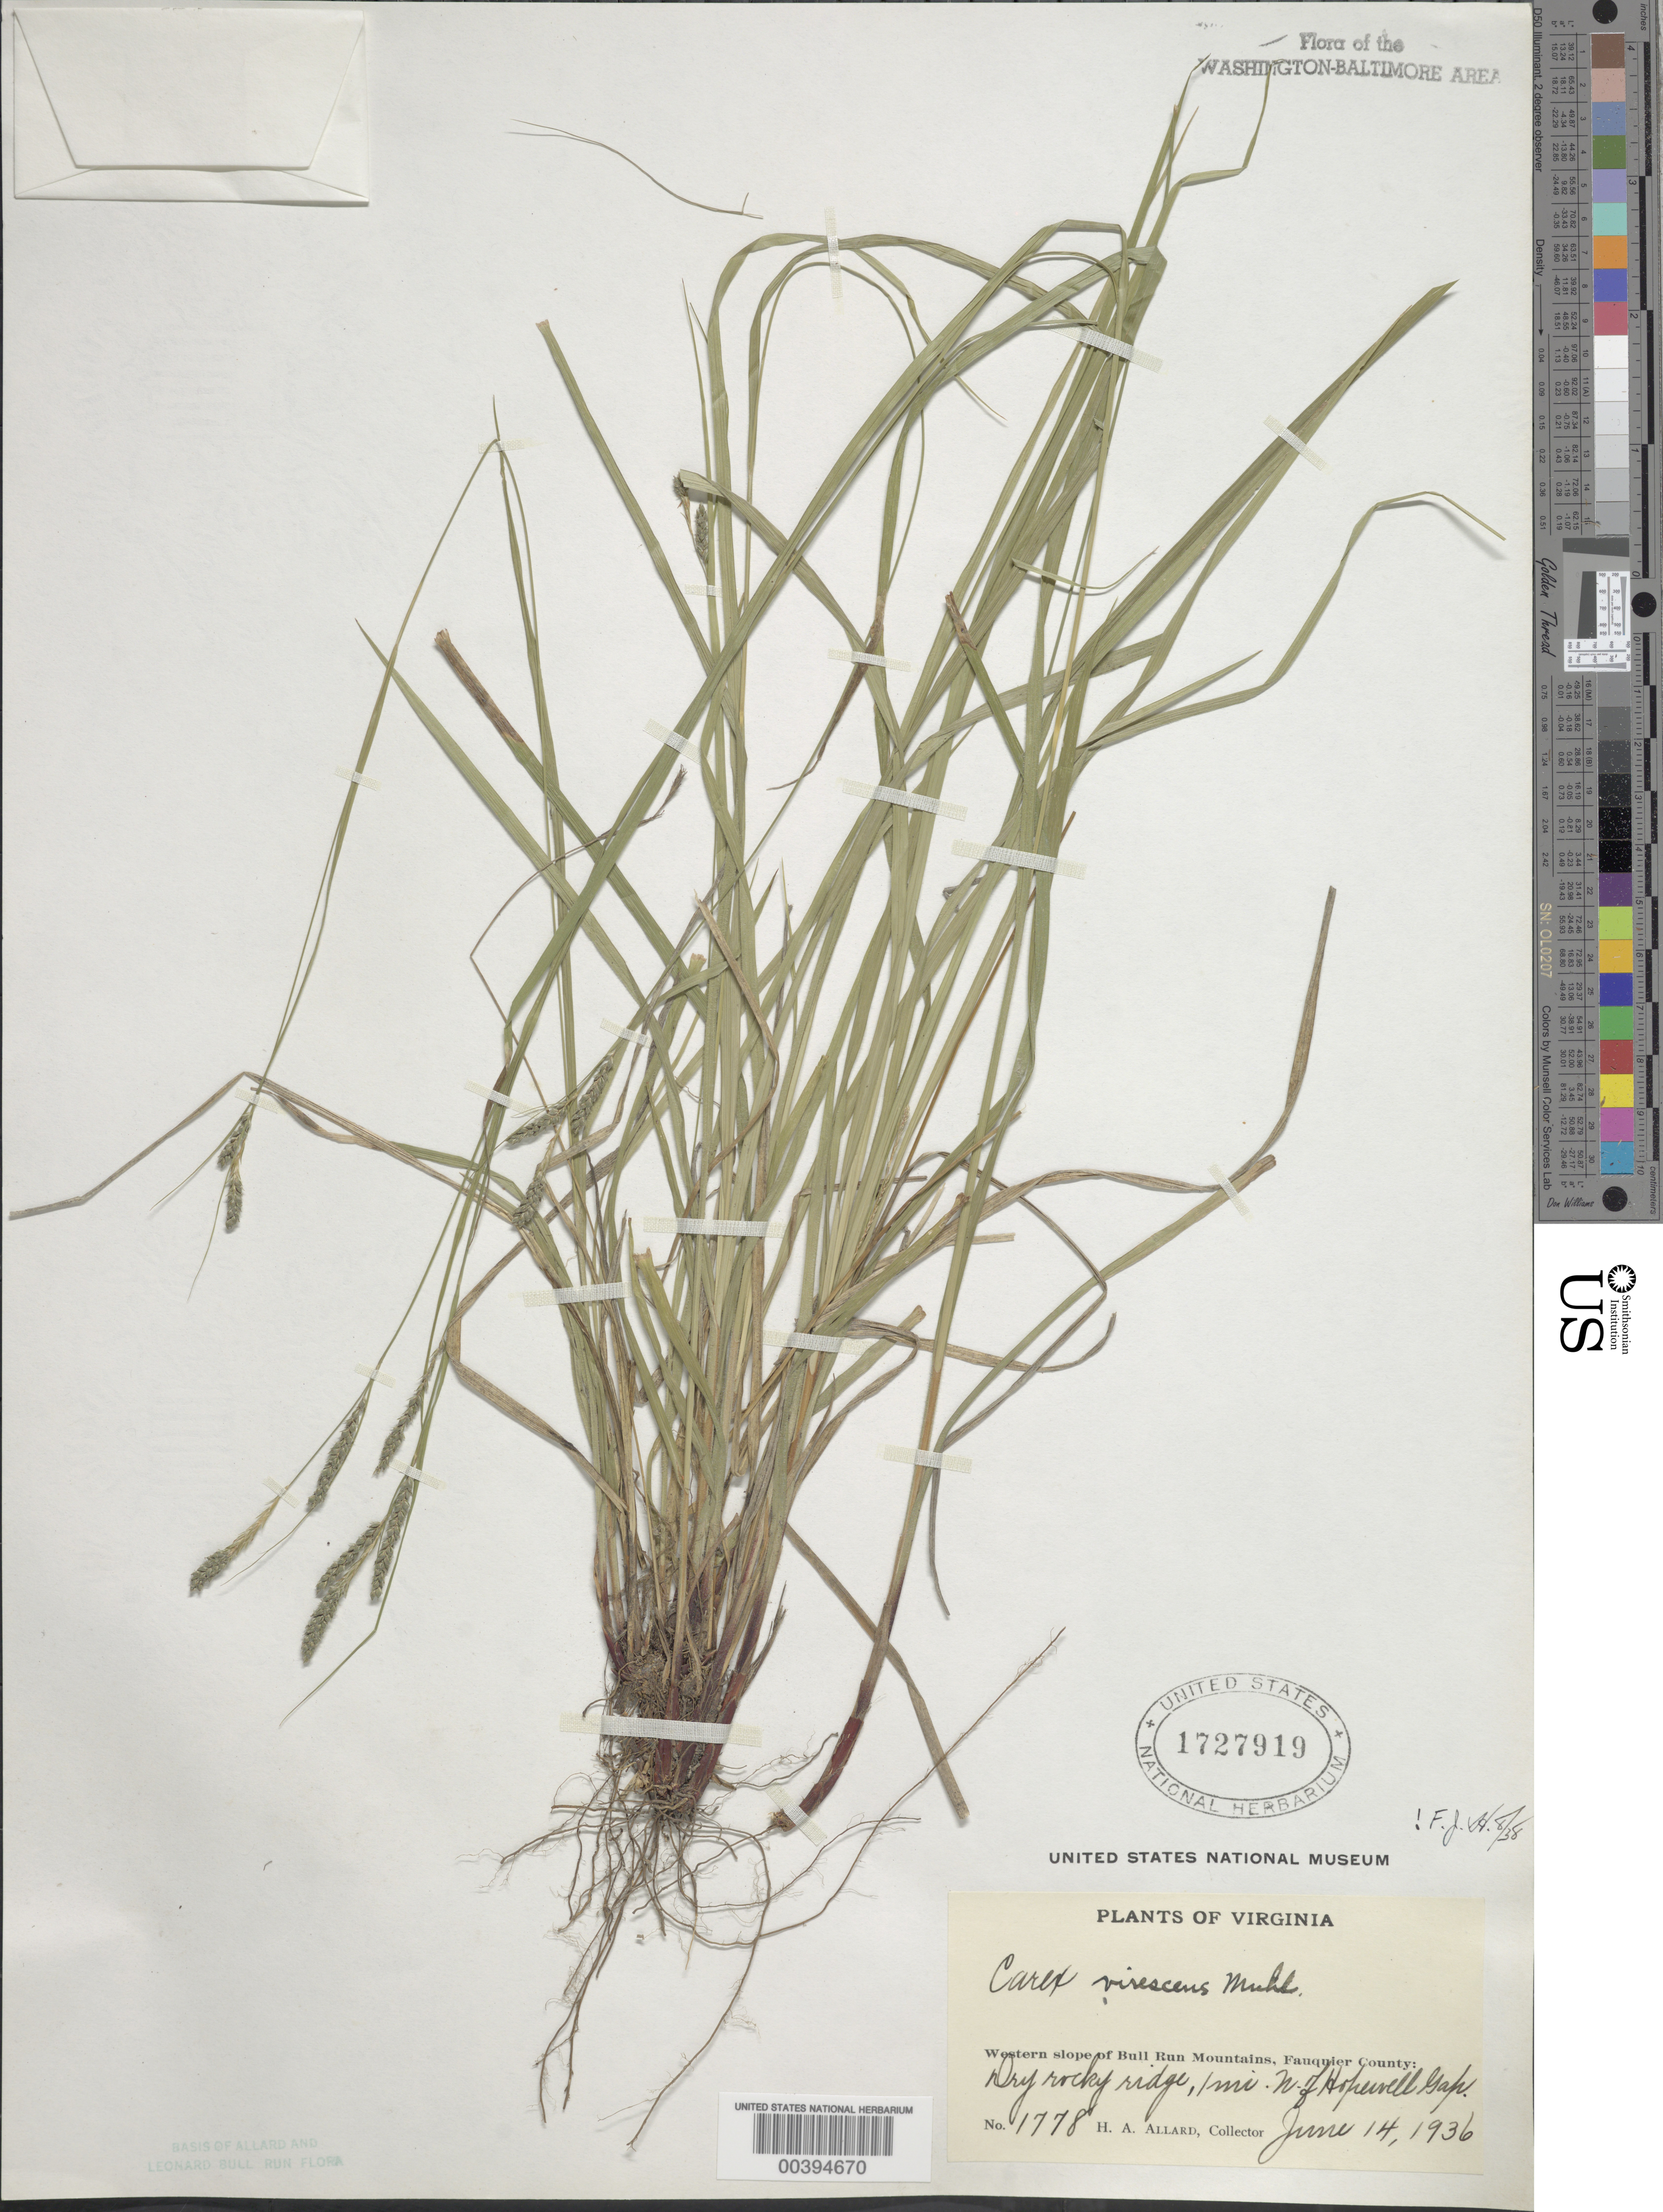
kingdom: Plantae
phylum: Tracheophyta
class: Liliopsida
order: Poales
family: Cyperaceae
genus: Carex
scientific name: Carex virescens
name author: Muhl. ex Willd.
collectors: H. A. Allard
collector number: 1778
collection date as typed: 14 Jun 1936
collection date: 1936-06-14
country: United States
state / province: Virginia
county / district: Fauquier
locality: North of Hopewell Gap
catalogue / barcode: US 1727919